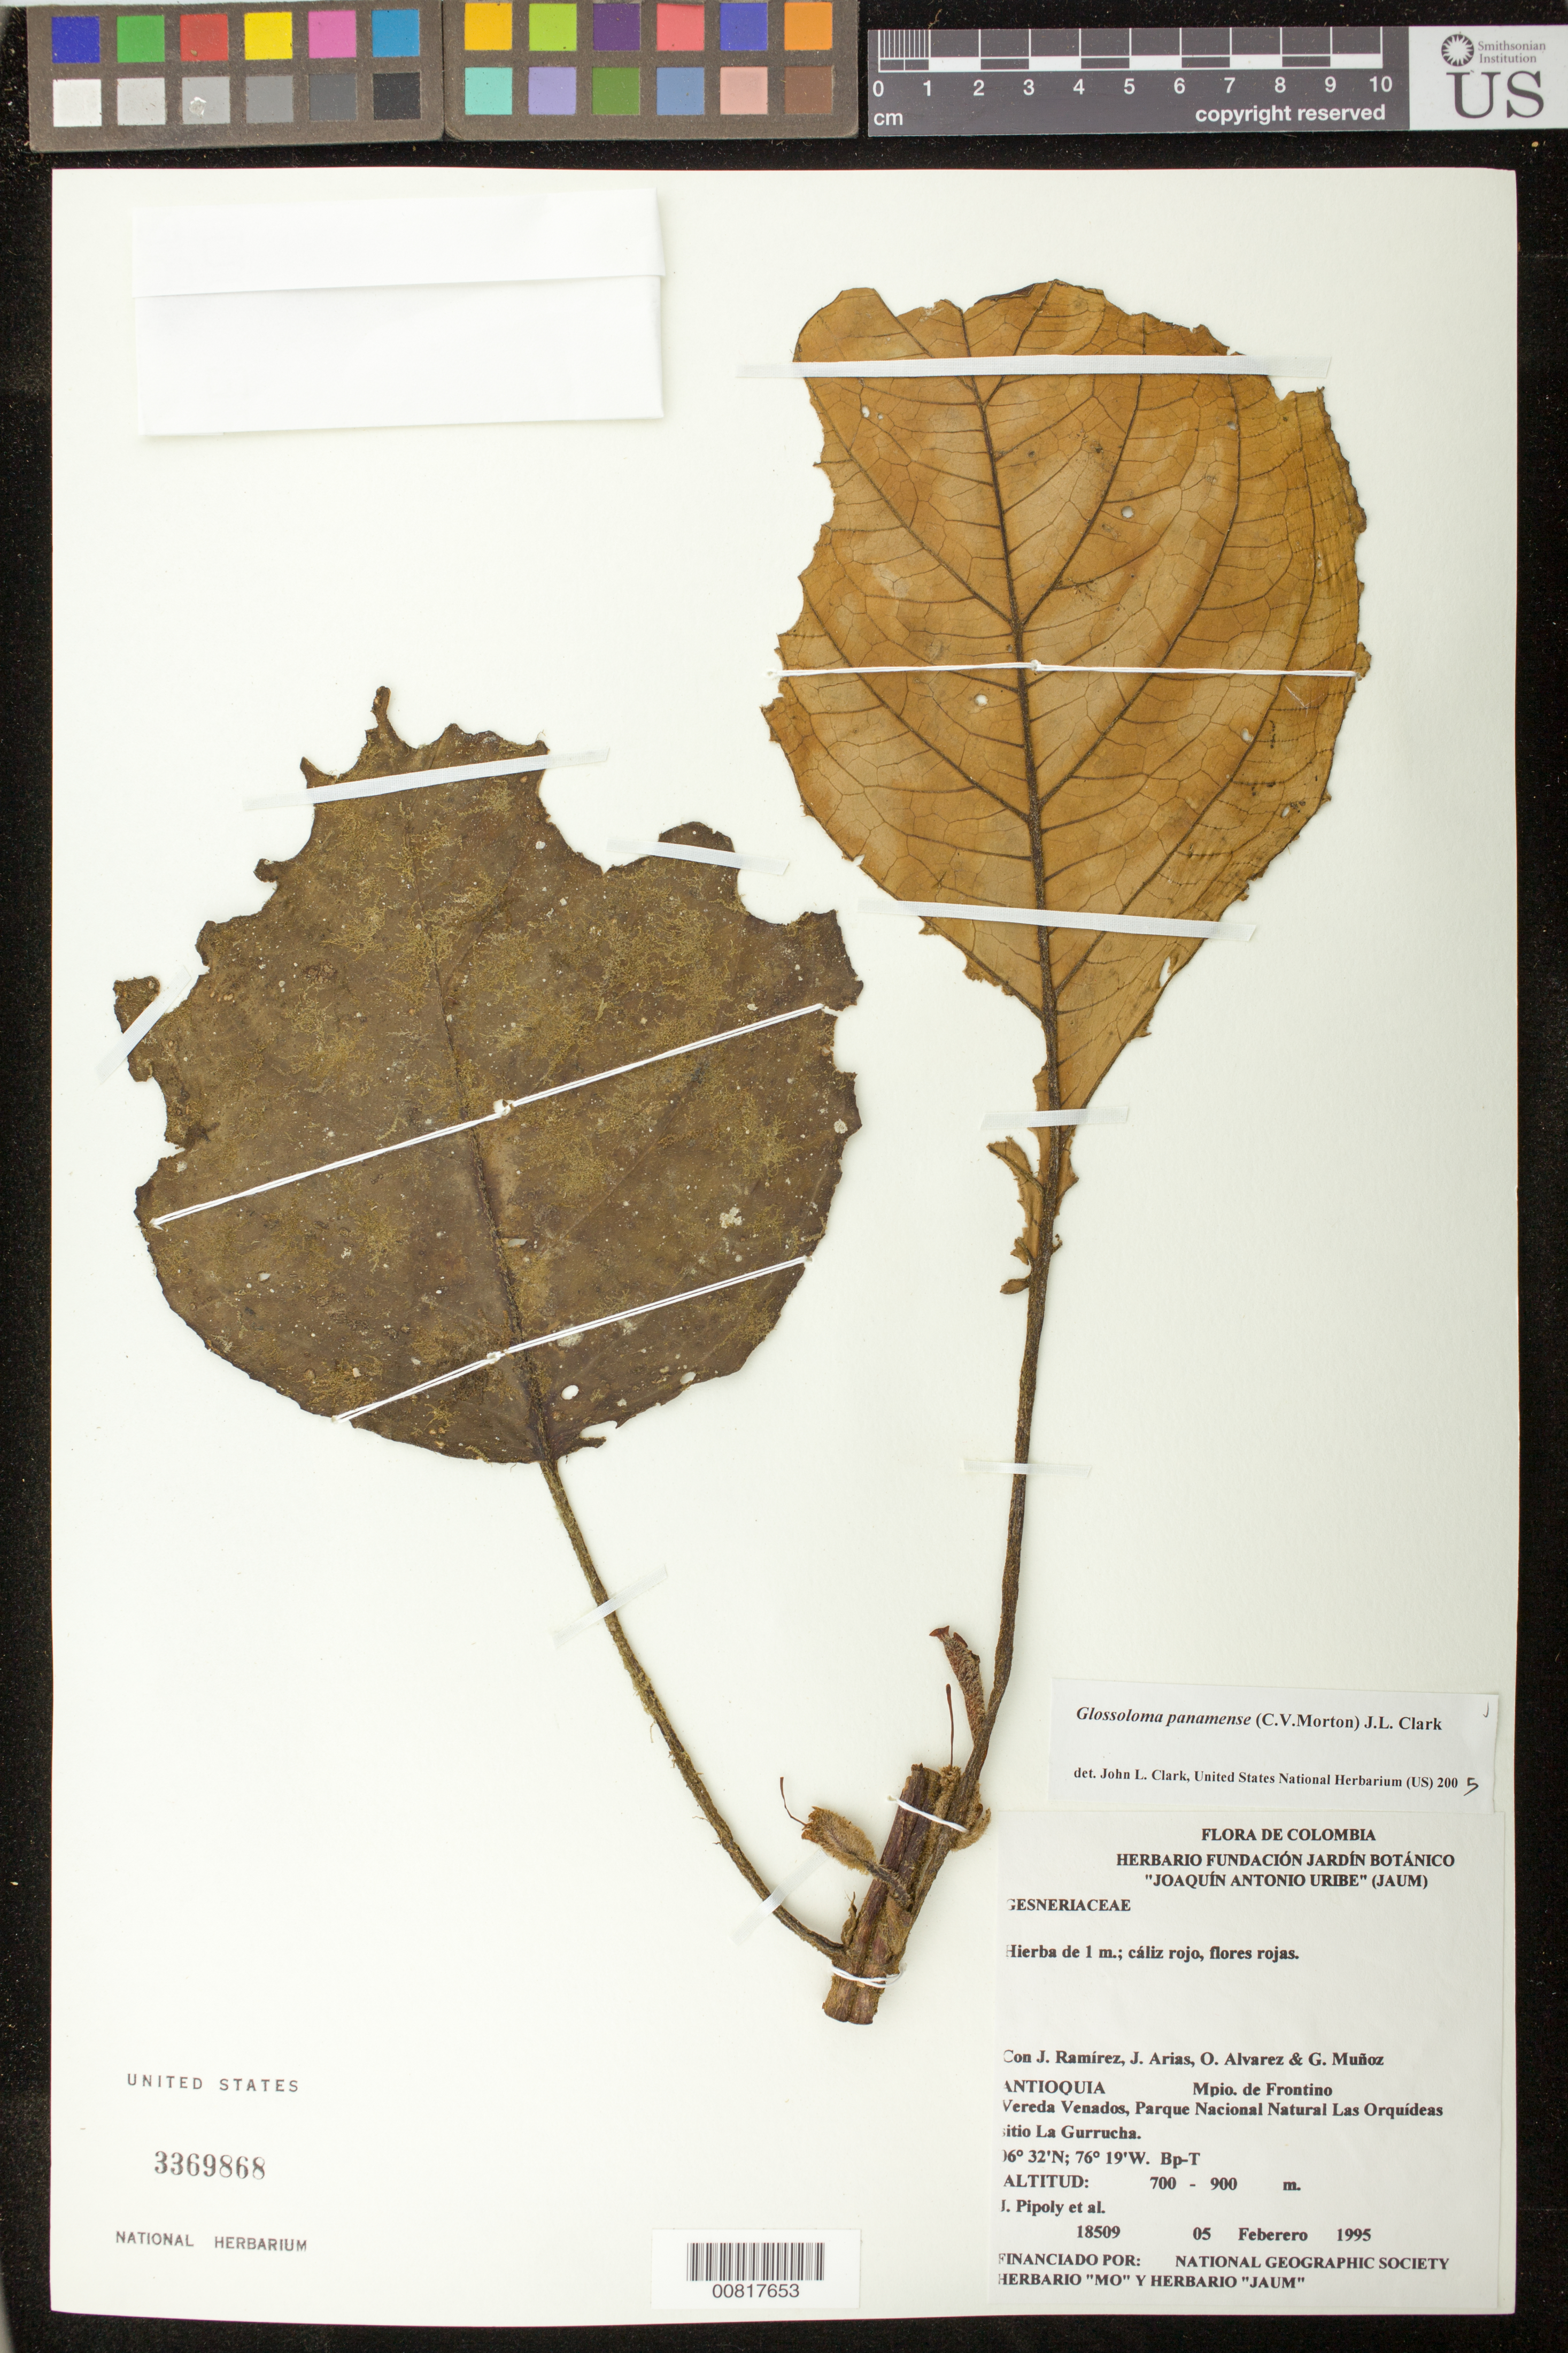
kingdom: Plantae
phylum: Tracheophyta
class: Magnoliopsida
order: Lamiales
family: Gesneriaceae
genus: Glossoloma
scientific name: Glossoloma panamense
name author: (C.V. Morton) J.L. Clark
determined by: Clark, J. L., (SEL), The Marie Selby Botanical Garden (UNITED STATES)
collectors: J. J. Pipoly, J. Ramírez, J. Arias, O. Alvarez & G. Muñoz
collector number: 18509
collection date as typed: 05 Feb 1995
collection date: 1995-02-05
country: Colombia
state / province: Antioquia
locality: Mpio. de Frontino, Vereda Venados, Parque Nacional Natural las Orquideas, Sitio La Gurrucha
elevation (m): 700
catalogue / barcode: US 3369868